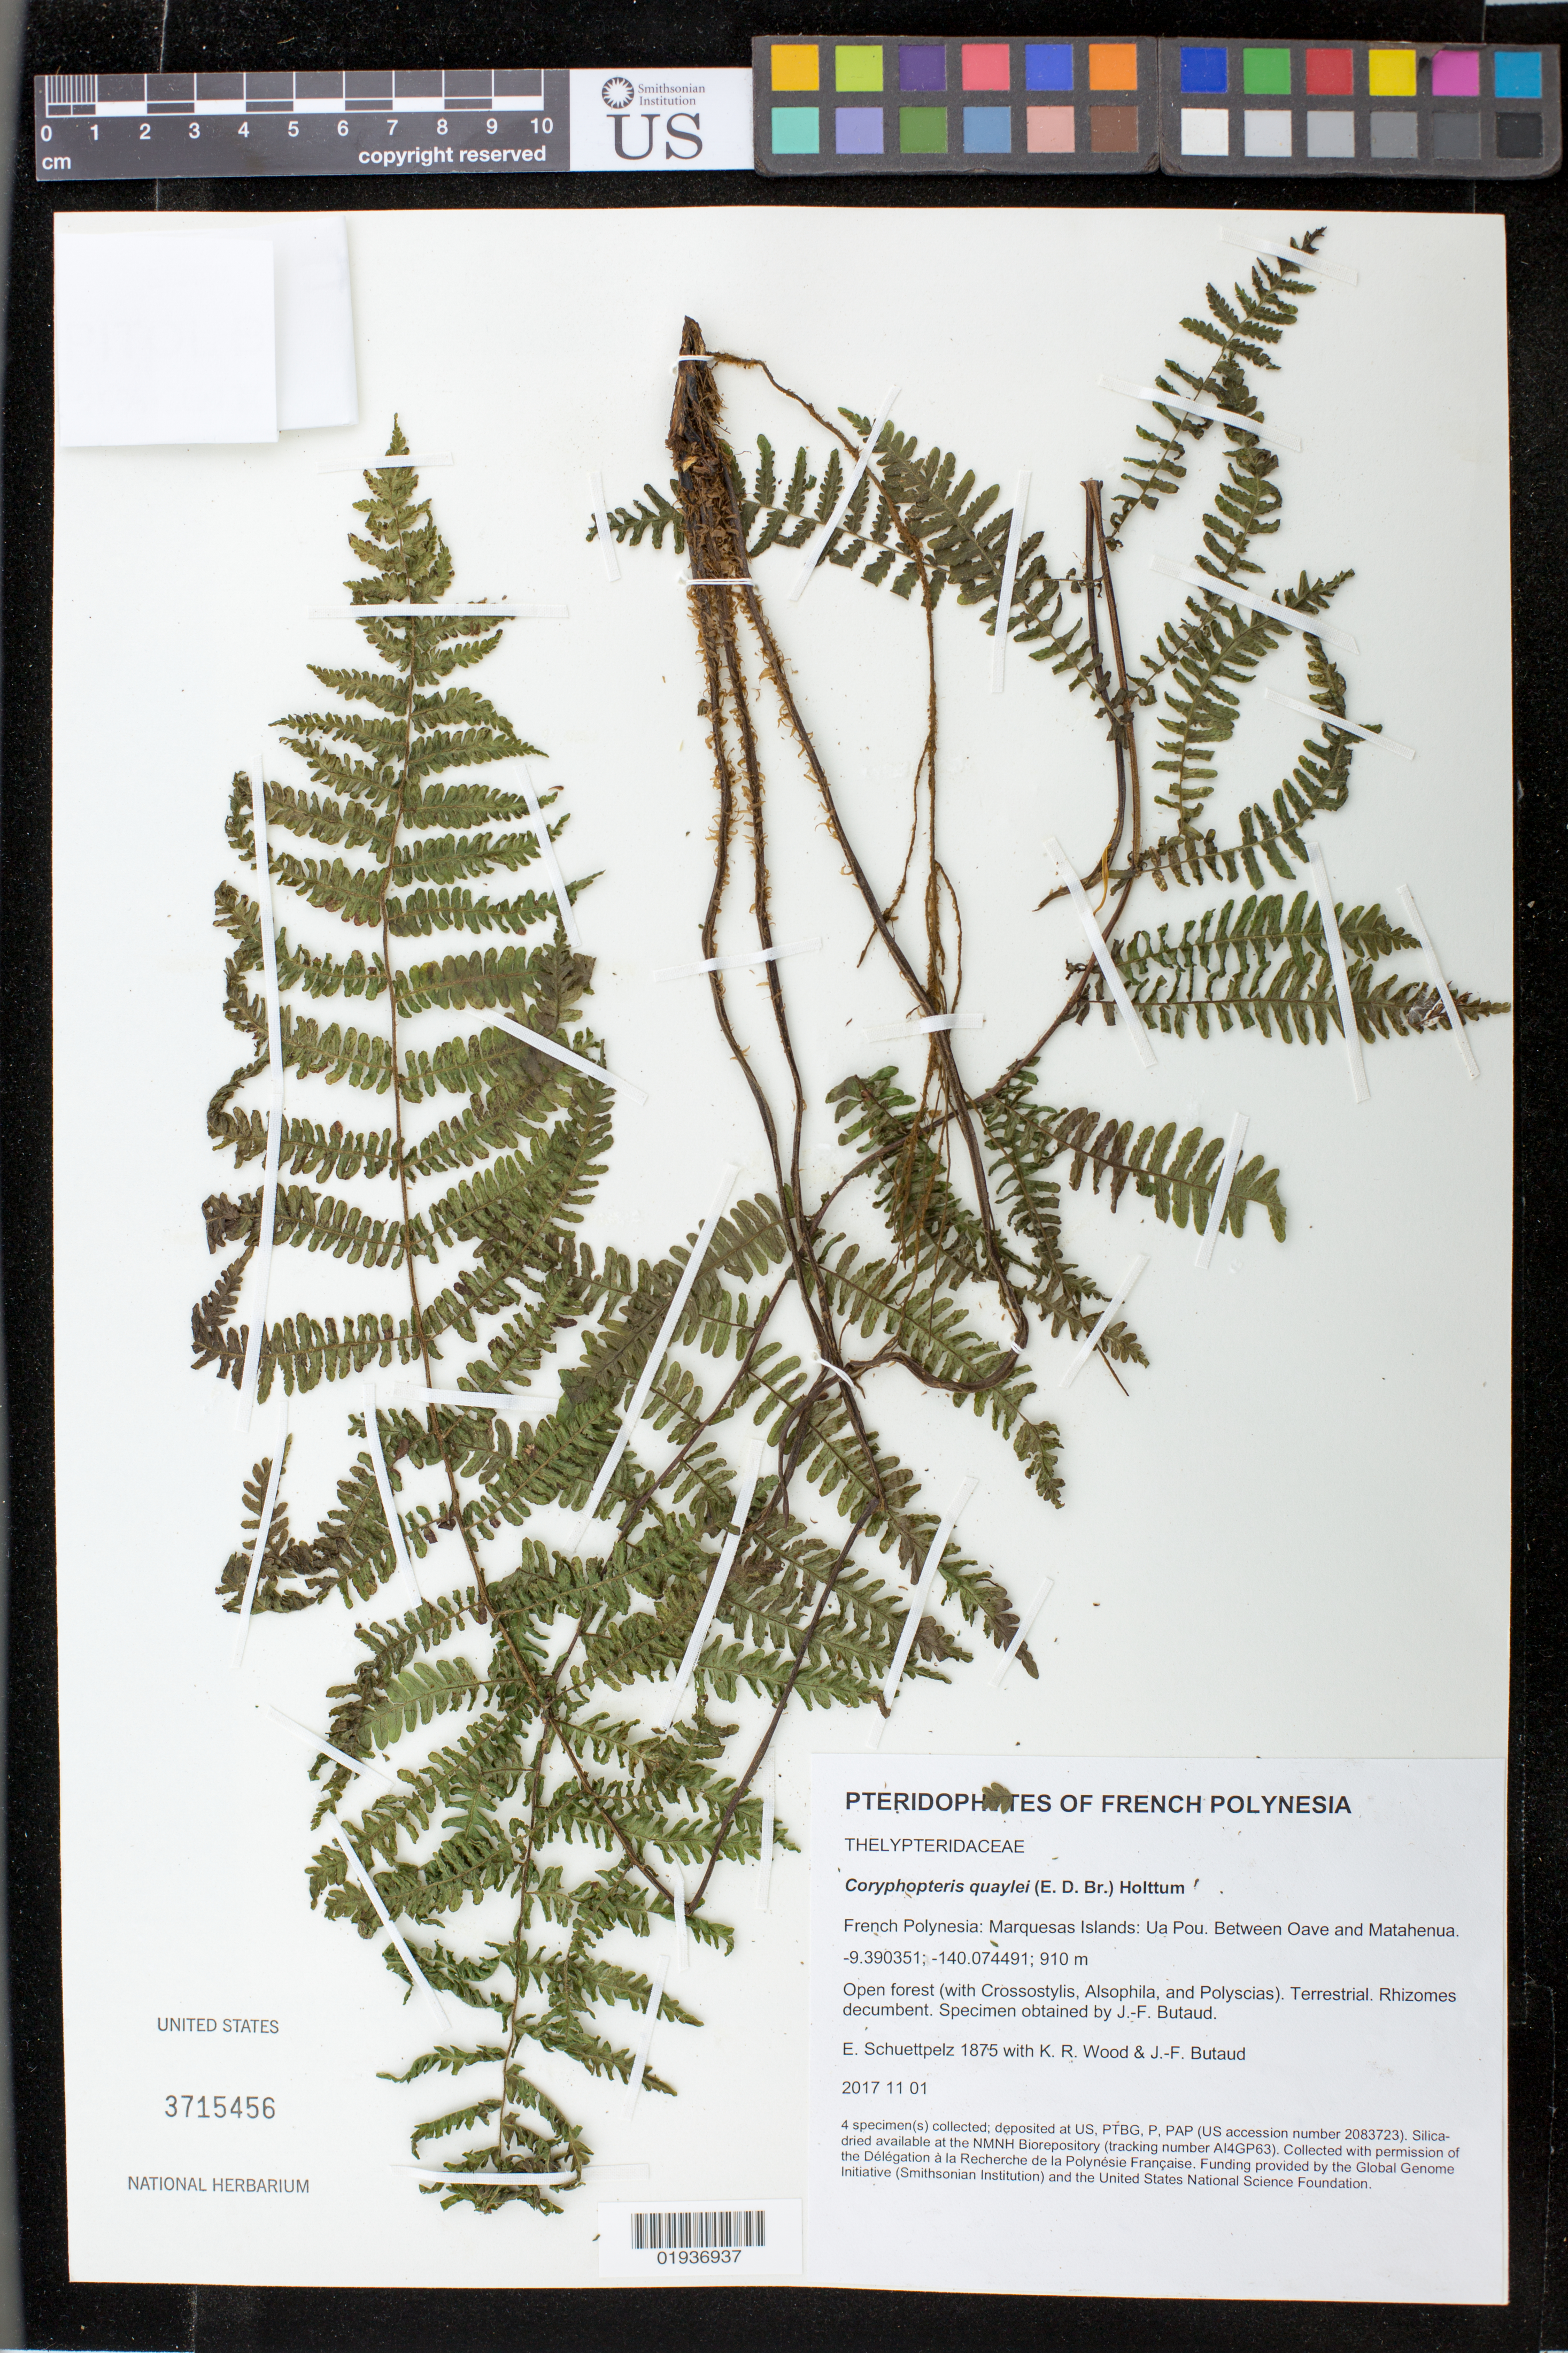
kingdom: Plantae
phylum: Tracheophyta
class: Polypodiopsida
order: Polypodiales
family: Thelypteridaceae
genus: Coryphopteris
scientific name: Coryphopteris quaylei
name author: (E.D. Br.) Holttum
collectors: E. Schuettpelz, K. R. Wood & J. -F. Butaud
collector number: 1875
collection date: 2017-11-01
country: French Polynesia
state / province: Marquesas Islands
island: Ua Pou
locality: Between Oave and Matahenua.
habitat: Open forest (with Crossostylis, Alsophila, and Polyscias).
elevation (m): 910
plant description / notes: Collected with permission of the Délégation à la Recherche de la Polynésie Française. Funding provided by the Global Genome Initiative (Smithsonian Institution) and the United States National Science Foundation. Silica dried tissue stored at AI4GP63 in the Biorepository, Smithsonian Institution.; Specimen obtained by J.-F. Butaud.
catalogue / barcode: US 3715456